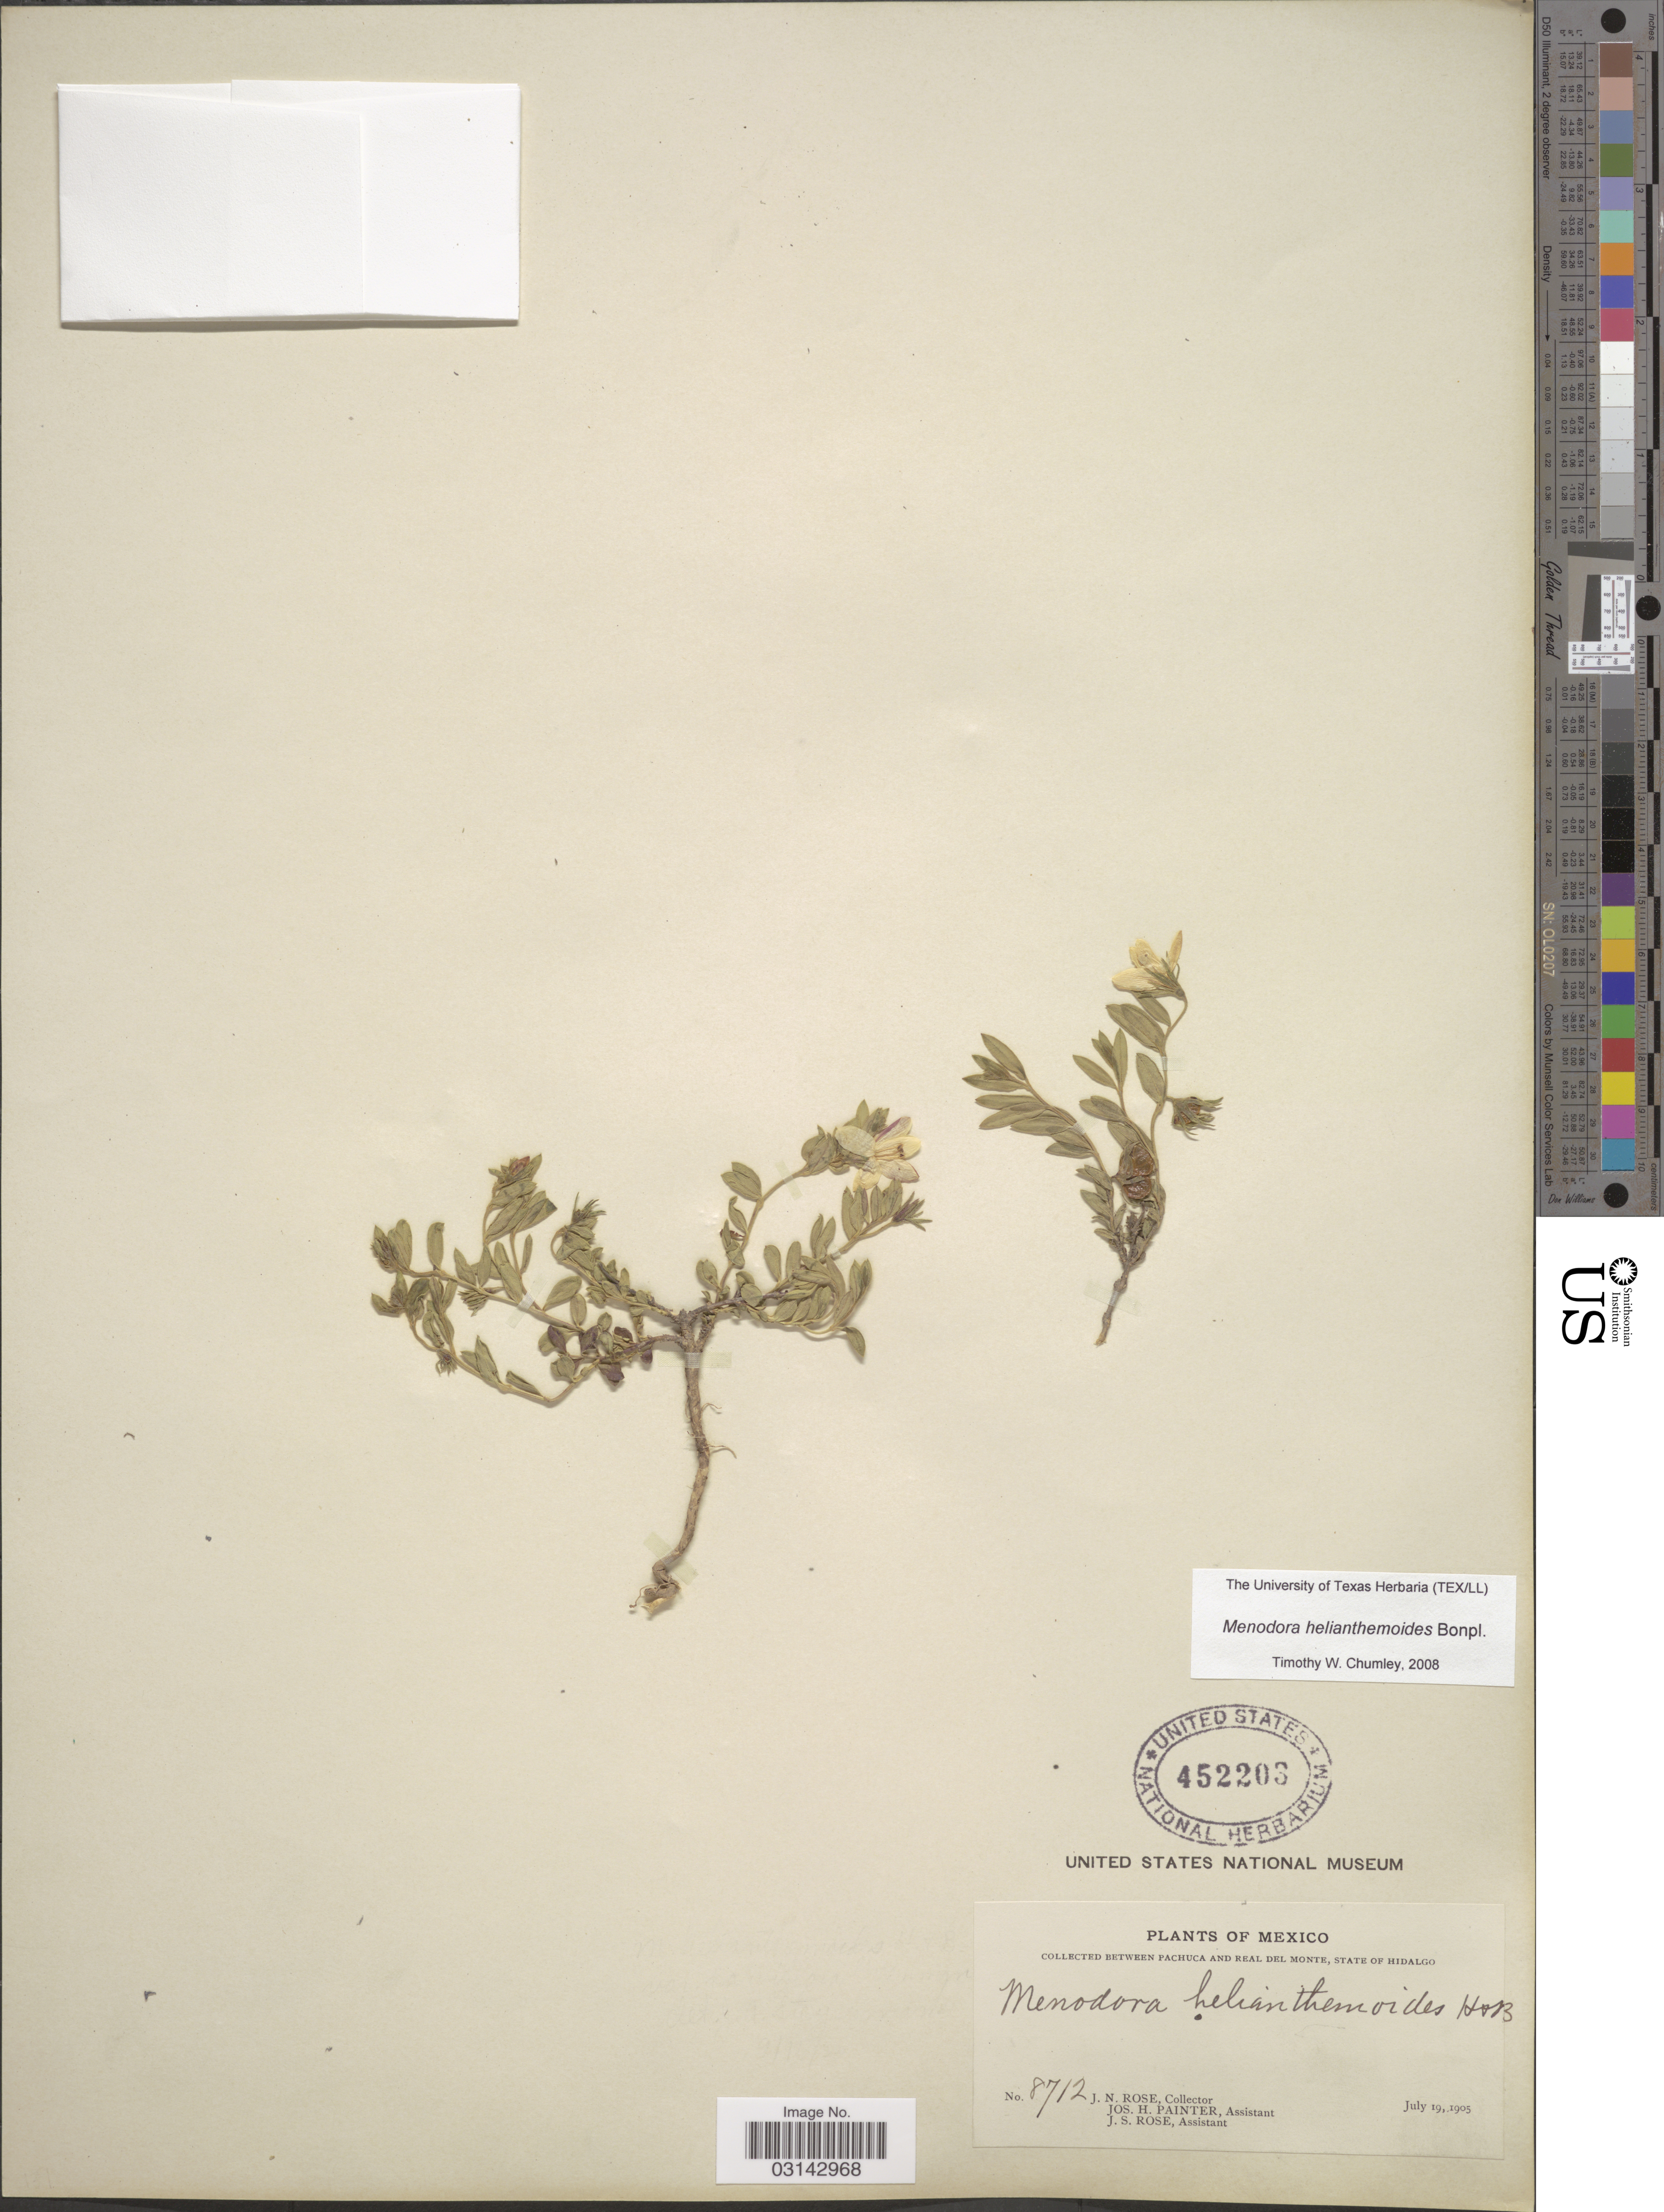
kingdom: Plantae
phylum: Tracheophyta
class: Magnoliopsida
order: Lamiales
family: Oleaceae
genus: Menodora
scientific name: Menodora helianthemoides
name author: Bonpl.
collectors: J. N. Rose, J. H. Painter & J. S. Rose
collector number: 8712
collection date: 1905-07-19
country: Mexico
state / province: Hidalgo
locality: Between Pachuca and Real del Monte.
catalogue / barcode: US 452203